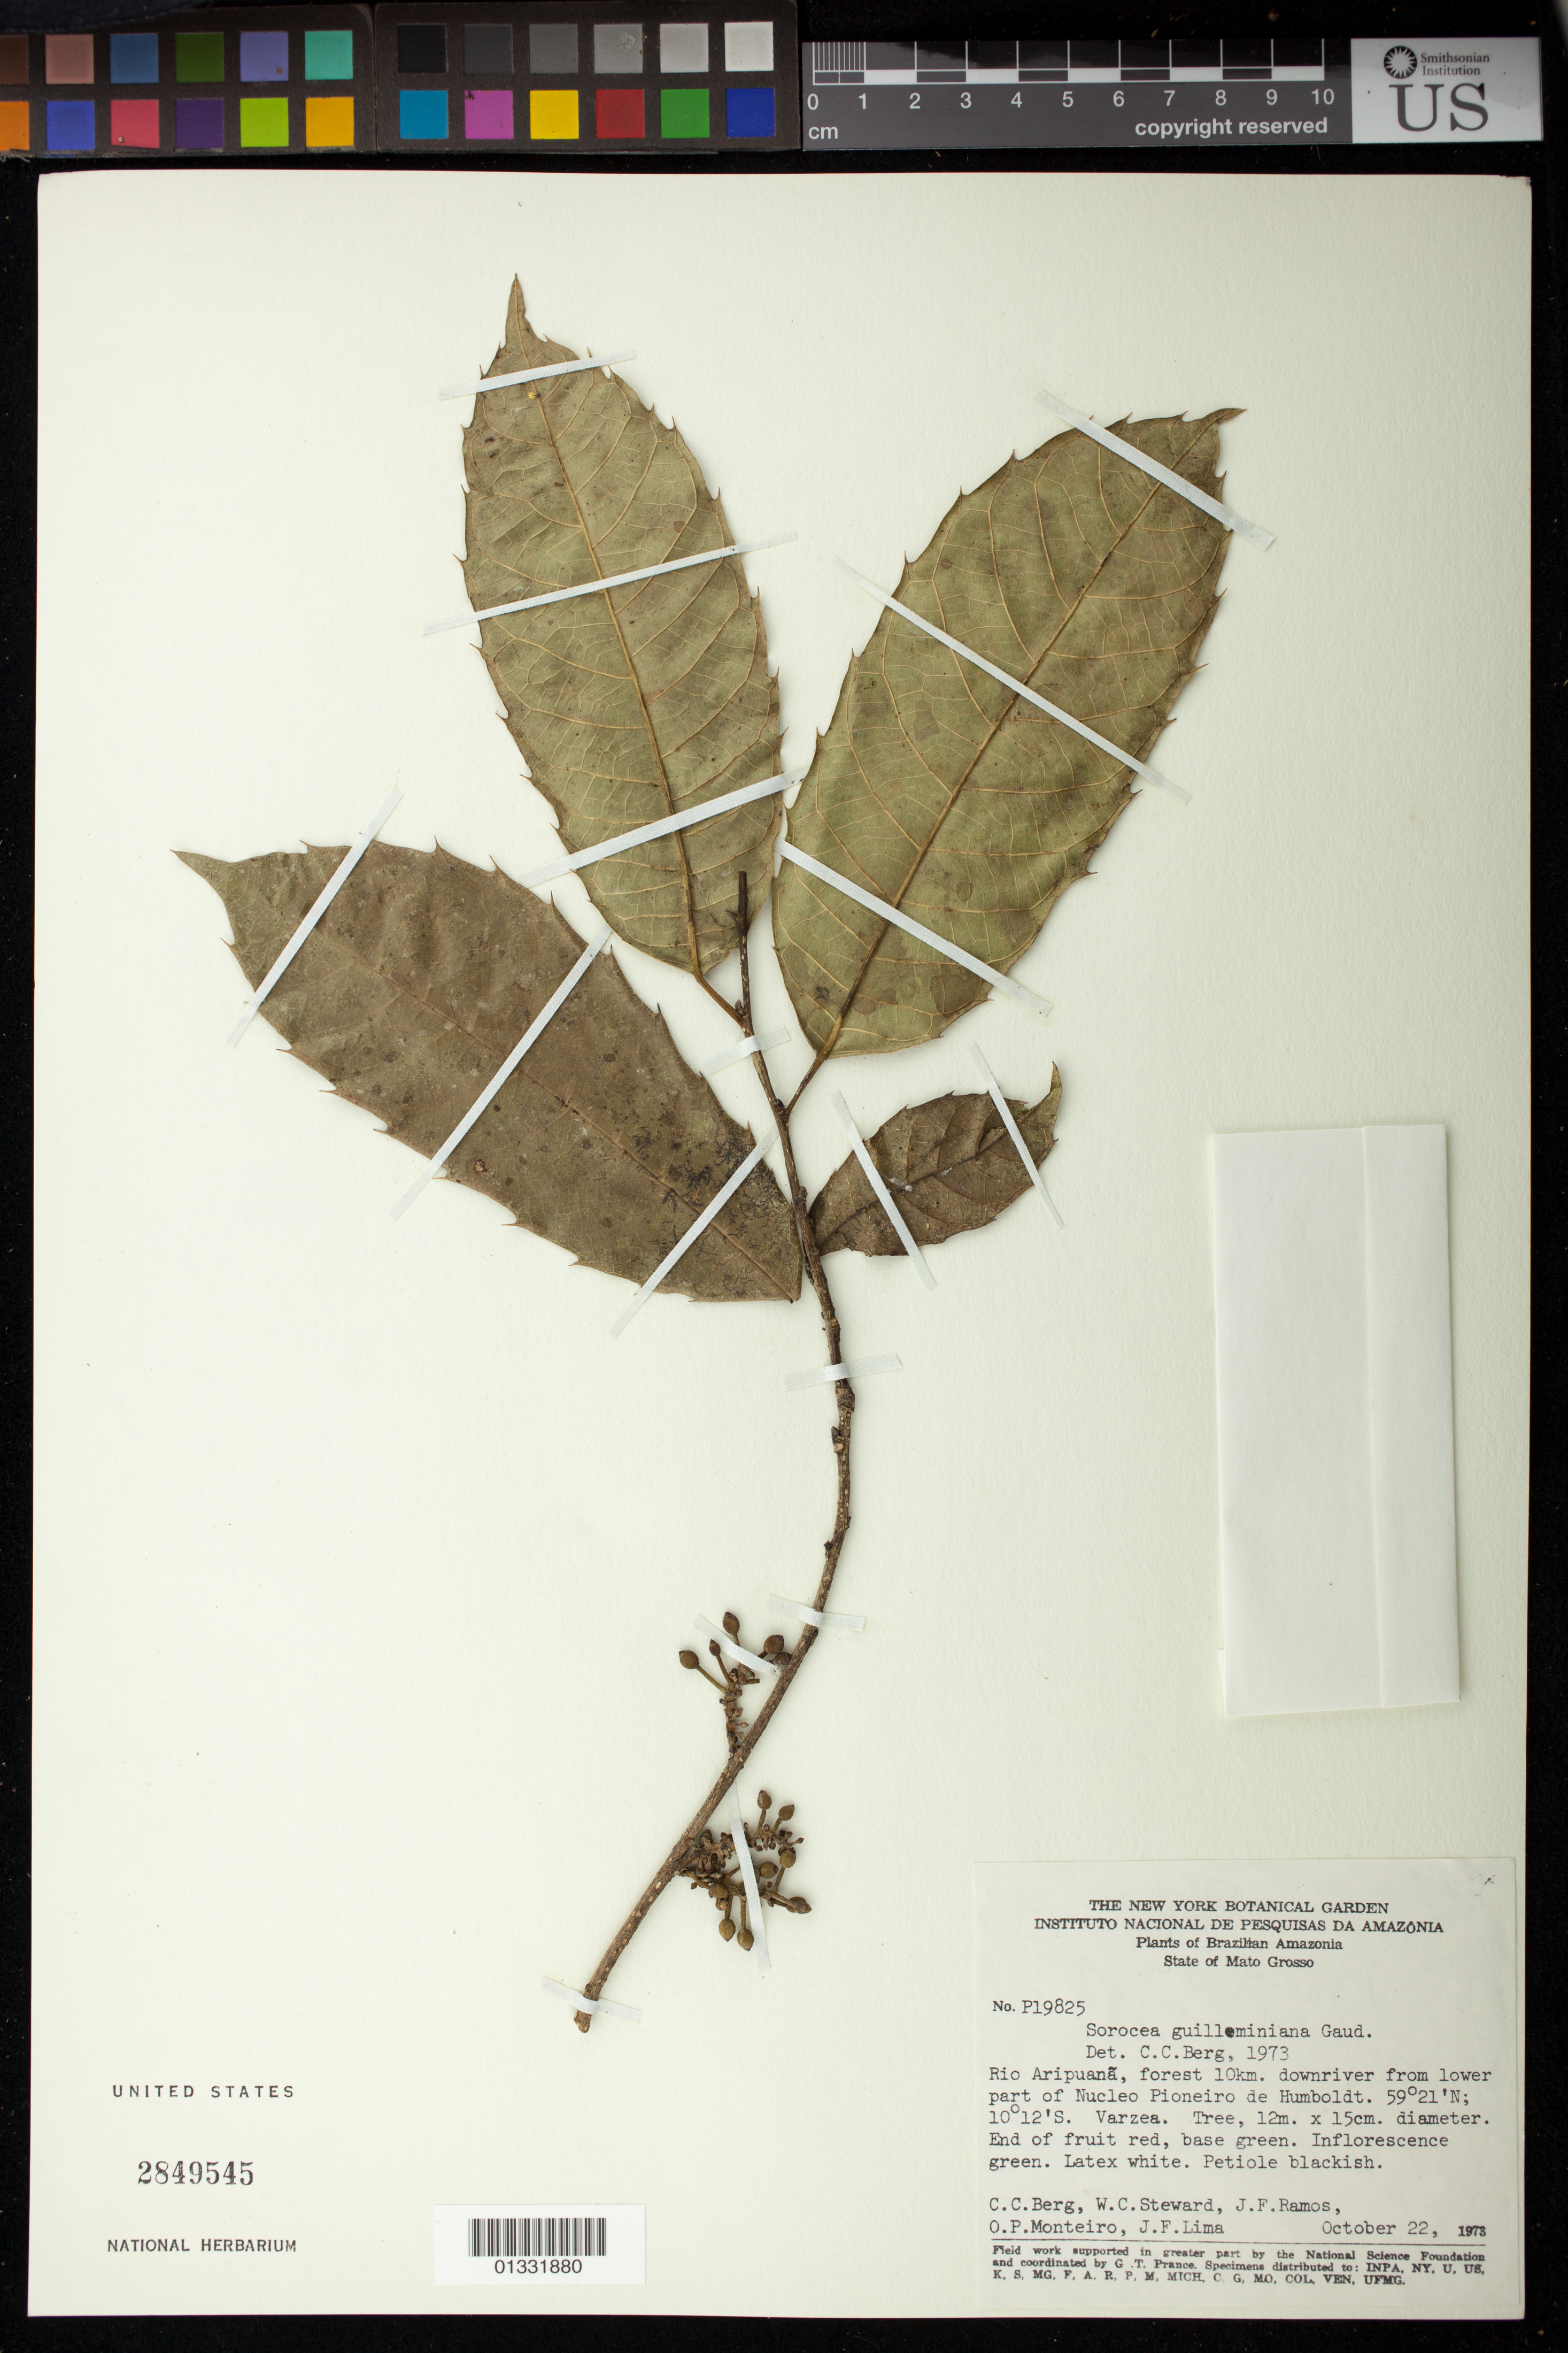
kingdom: Plantae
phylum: Tracheophyta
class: Magnoliopsida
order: Rosales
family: Moraceae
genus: Sorocea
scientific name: Sorocea guilleminiana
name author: Gaudich.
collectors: C. C. Berg, W. C. Steward, J. F. Ramos, O. P. Monteiro & J. F. Lima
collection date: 1973-10-22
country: Brazil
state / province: Mato Grosso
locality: Rio Aripuanã, forest 10 km downriver from lower part of Nucleo Pioneiro de Humboldt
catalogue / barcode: US 2849545